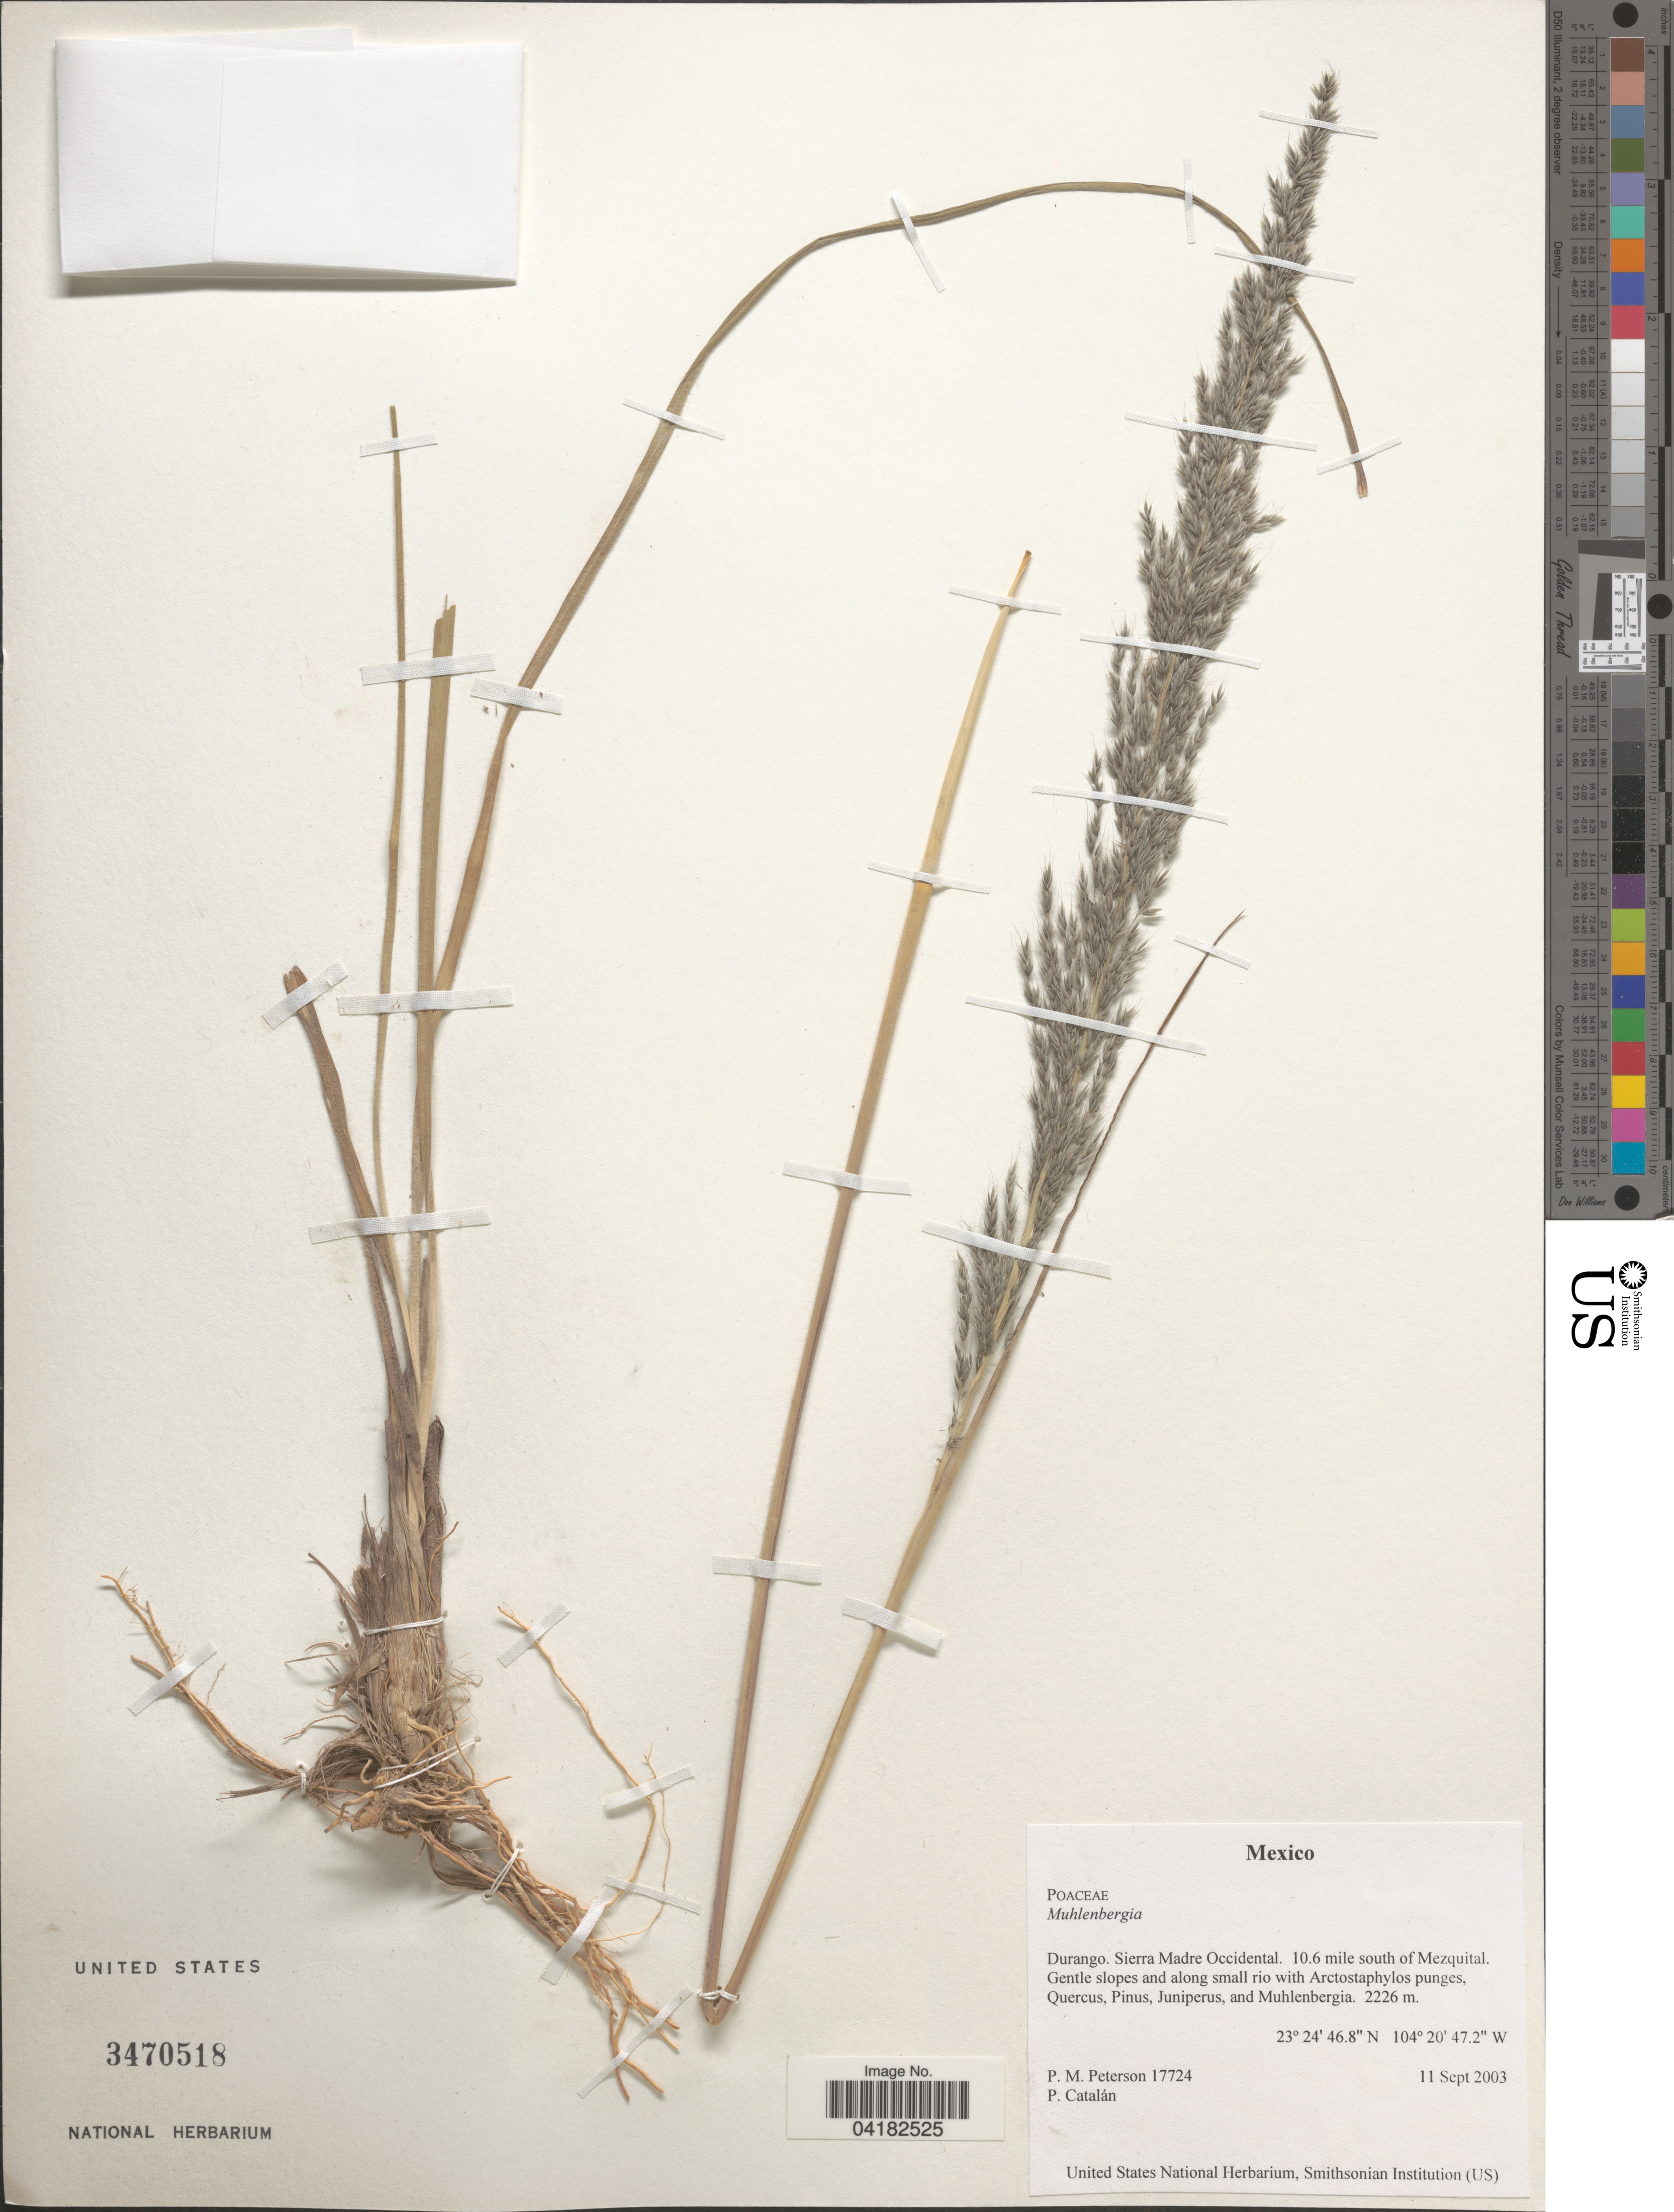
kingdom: Plantae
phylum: Tracheophyta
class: Liliopsida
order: Poales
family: Poaceae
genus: Muhlenbergia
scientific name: Muhlenbergia sp.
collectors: P. M. Peterson & P. Catalán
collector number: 17724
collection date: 2003-09-11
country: Mexico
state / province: Durango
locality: Sierra Madre Occidental. 10.6 mile south of Mezquital.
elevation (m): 2226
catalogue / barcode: US 3470518